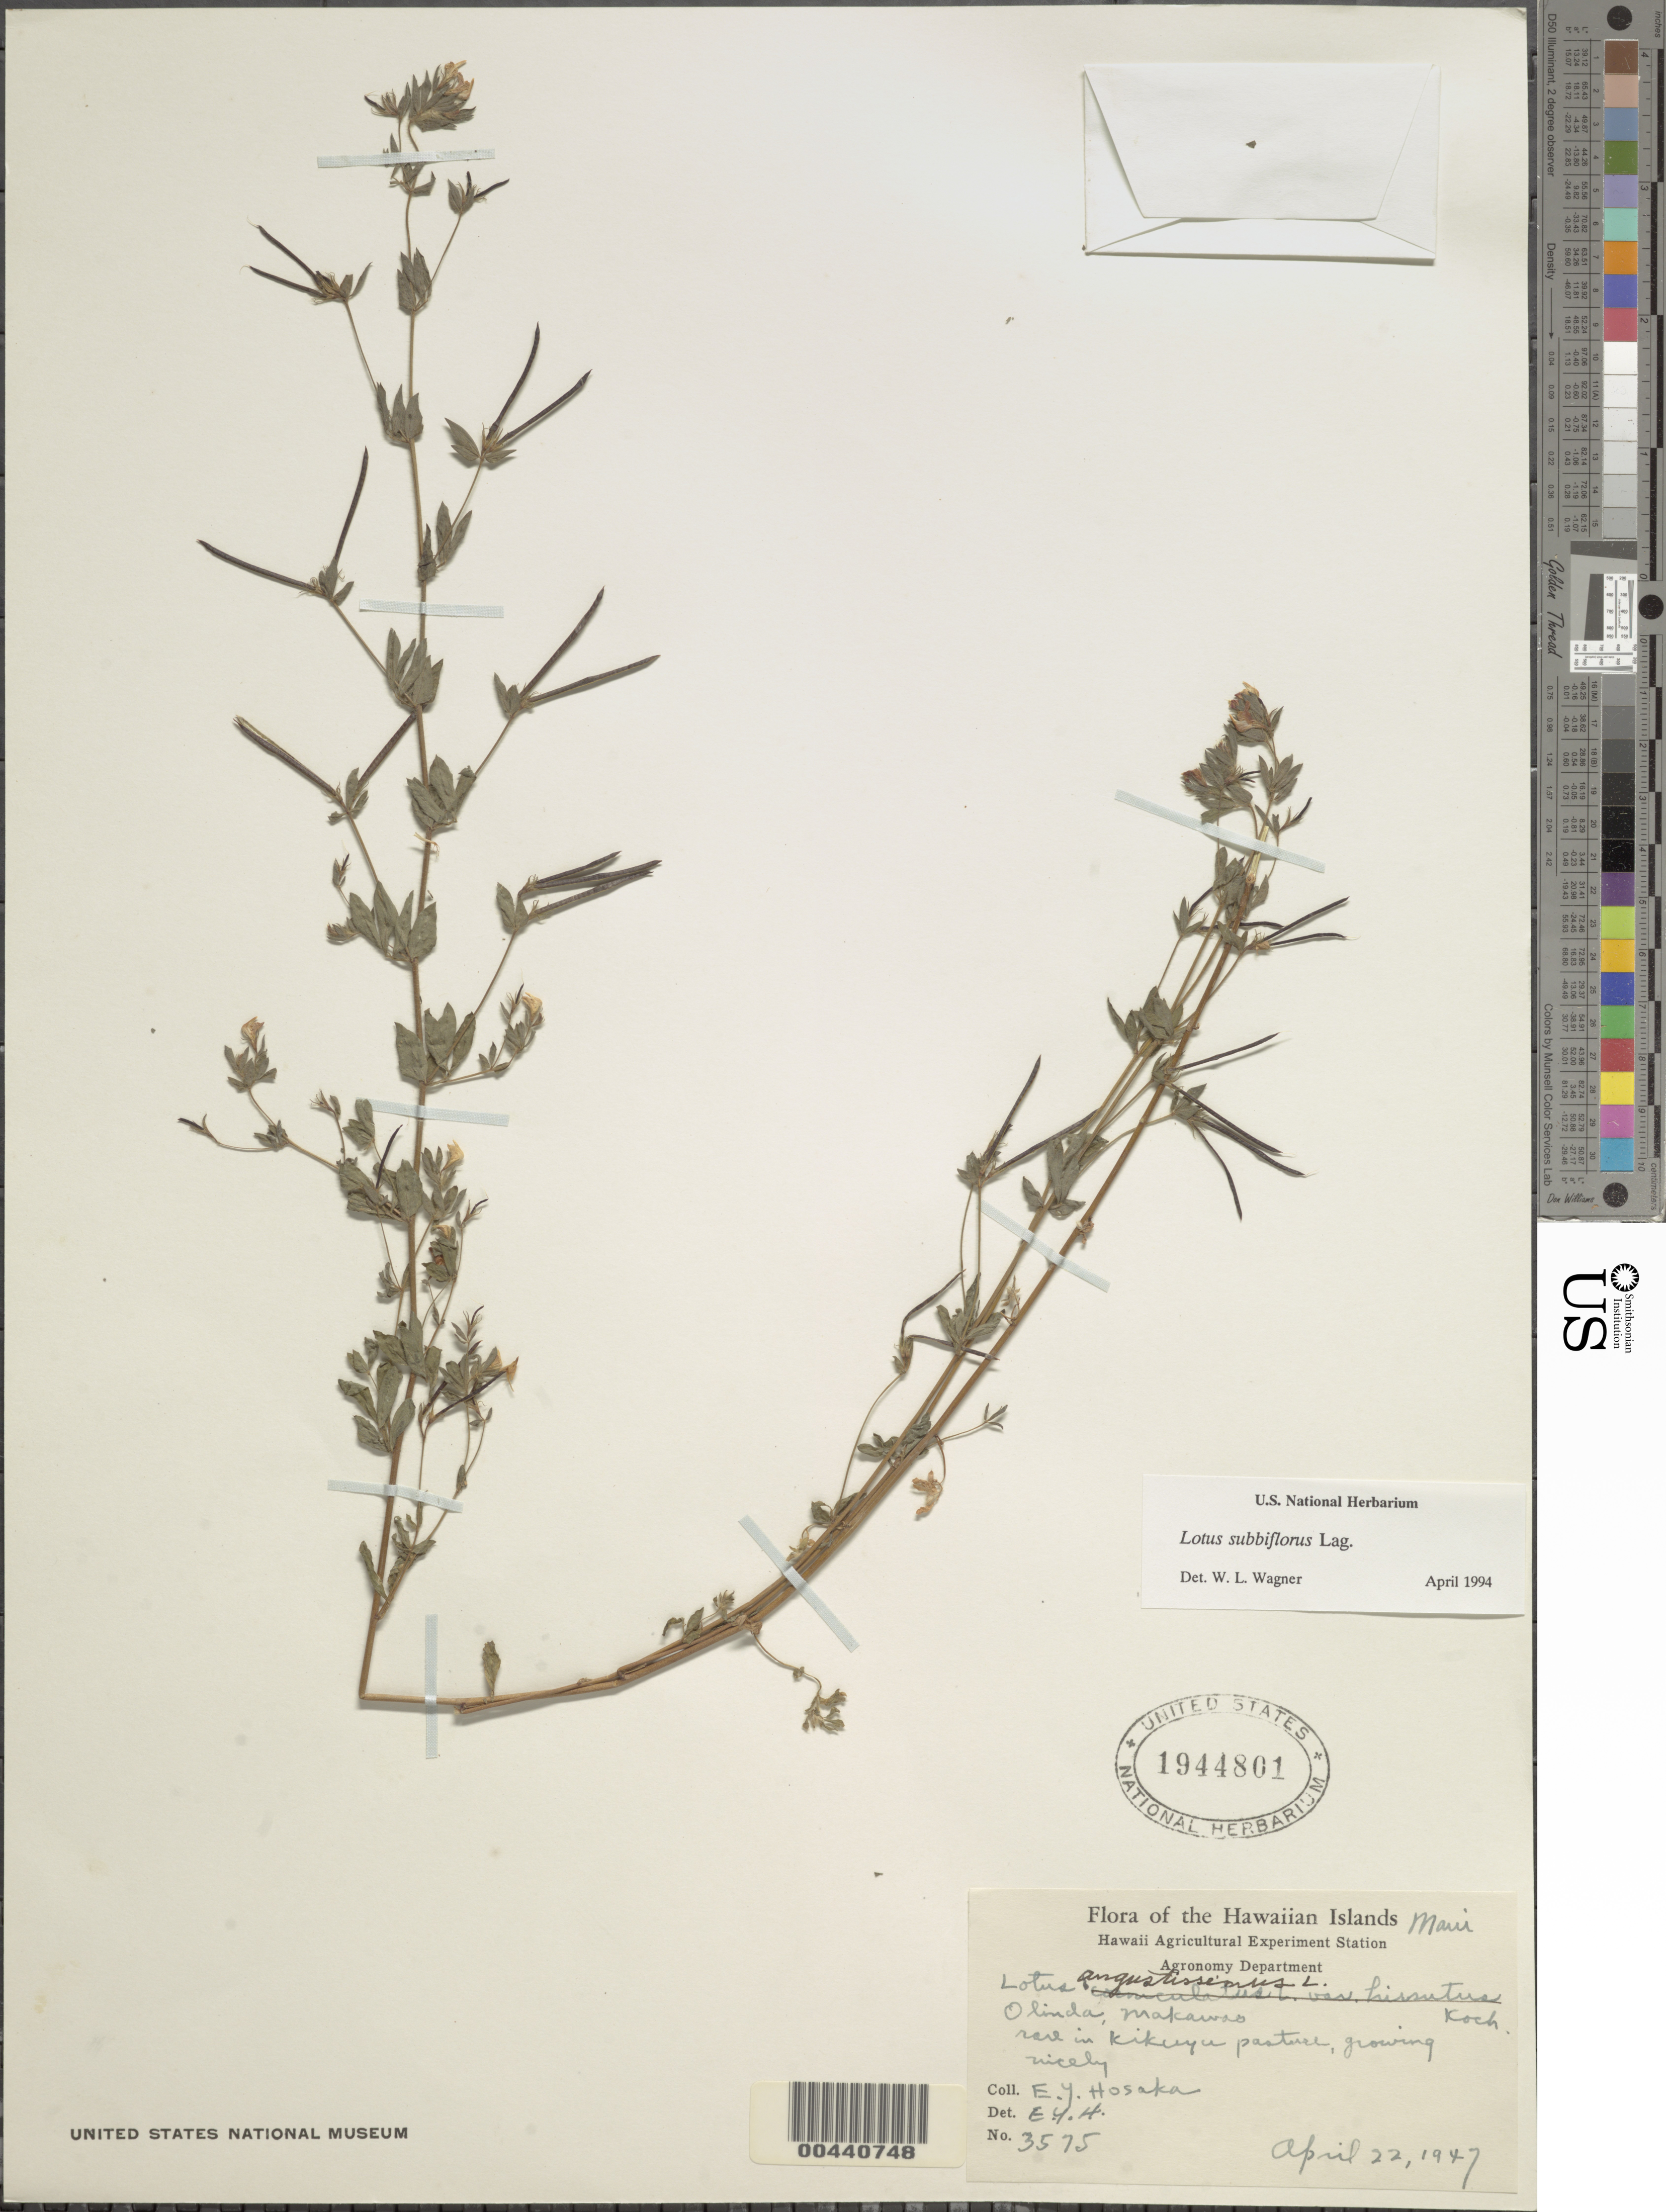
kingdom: Plantae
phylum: Tracheophyta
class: Magnoliopsida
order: Fabales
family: Fabaceae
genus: Lotus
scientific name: Lotus subbiflorus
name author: Lag.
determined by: Wagner, W. L., (BOT), Smithsonian Institution - National Museum of Natural History (UNITED STATES)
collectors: E. Y. Hosaka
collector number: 3575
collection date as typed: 22 Apr 1947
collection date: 1947-04-22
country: United States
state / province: Hawaii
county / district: Maui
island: Maui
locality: Olinda, Makawao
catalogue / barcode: US 1944801